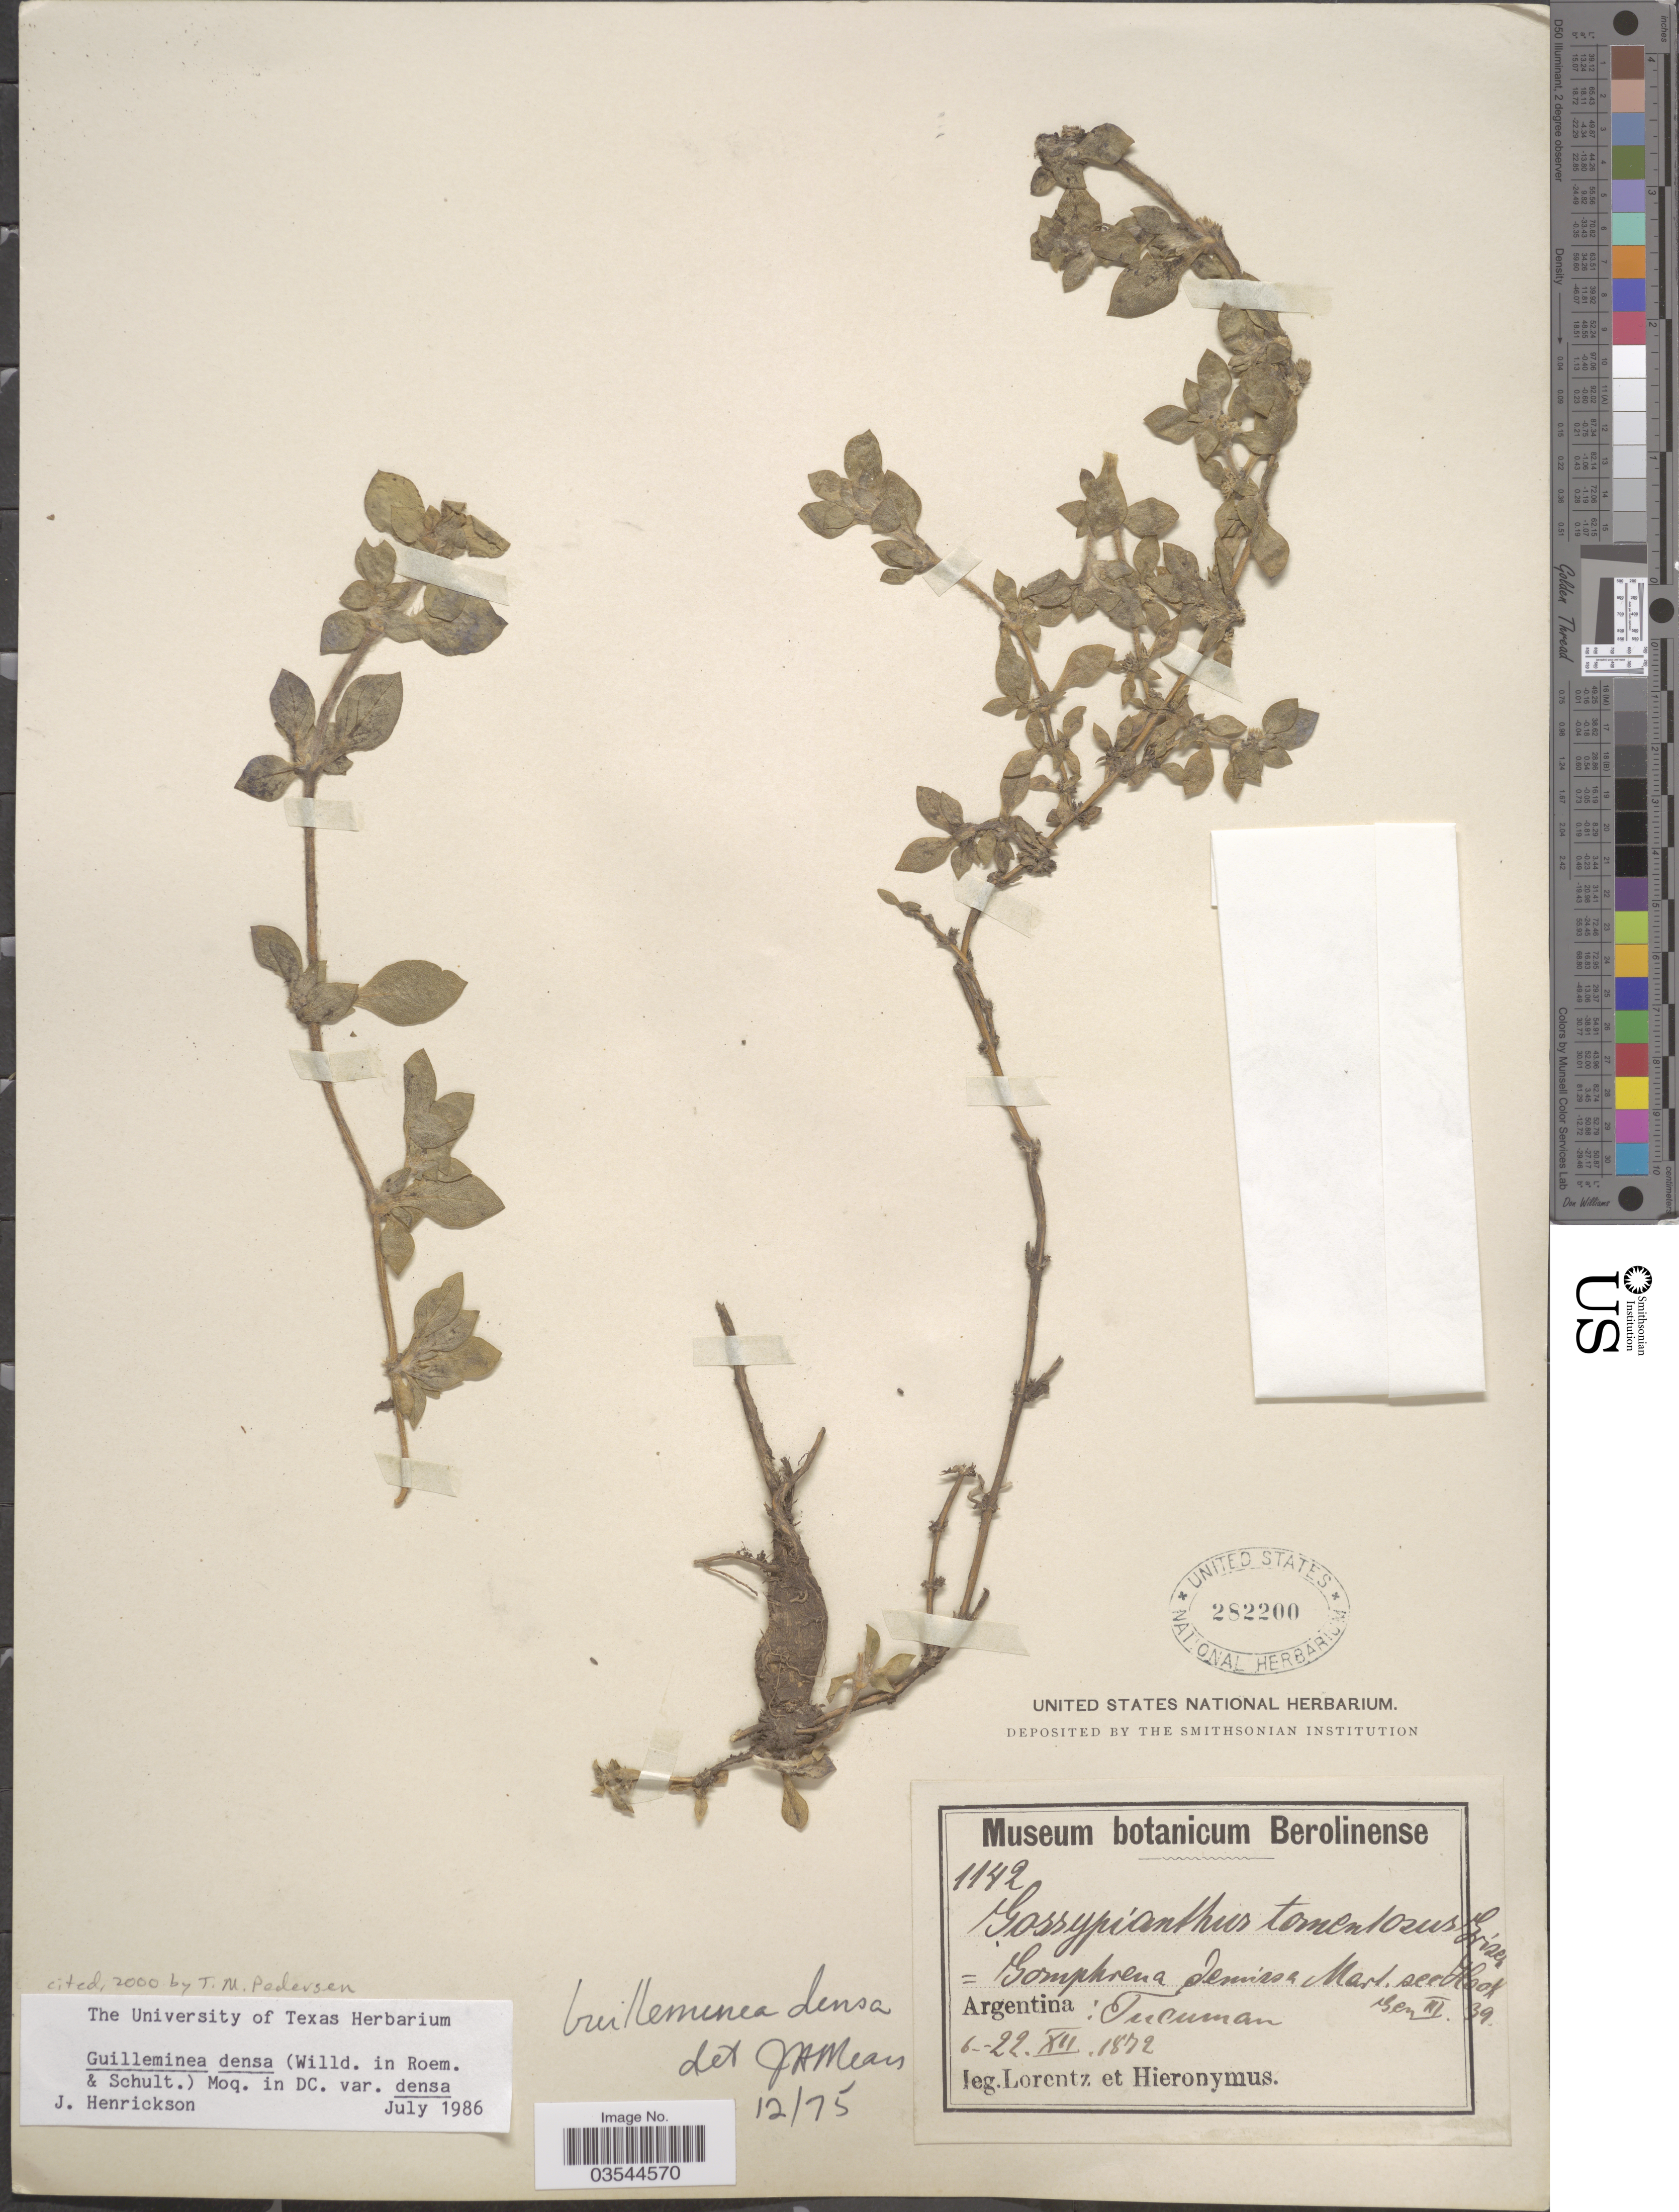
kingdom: Plantae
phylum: Tracheophyta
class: Magnoliopsida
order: Caryophyllales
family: Amaranthaceae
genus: Guilleminea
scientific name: Guilleminea densa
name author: (Humb. & Bonpl. ex Schult.) Moq.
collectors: -. Lorentz & -. Hieronymus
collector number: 1142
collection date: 1872-12-06/1872-12-22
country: Argentina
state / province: Tucuman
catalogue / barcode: US 282200